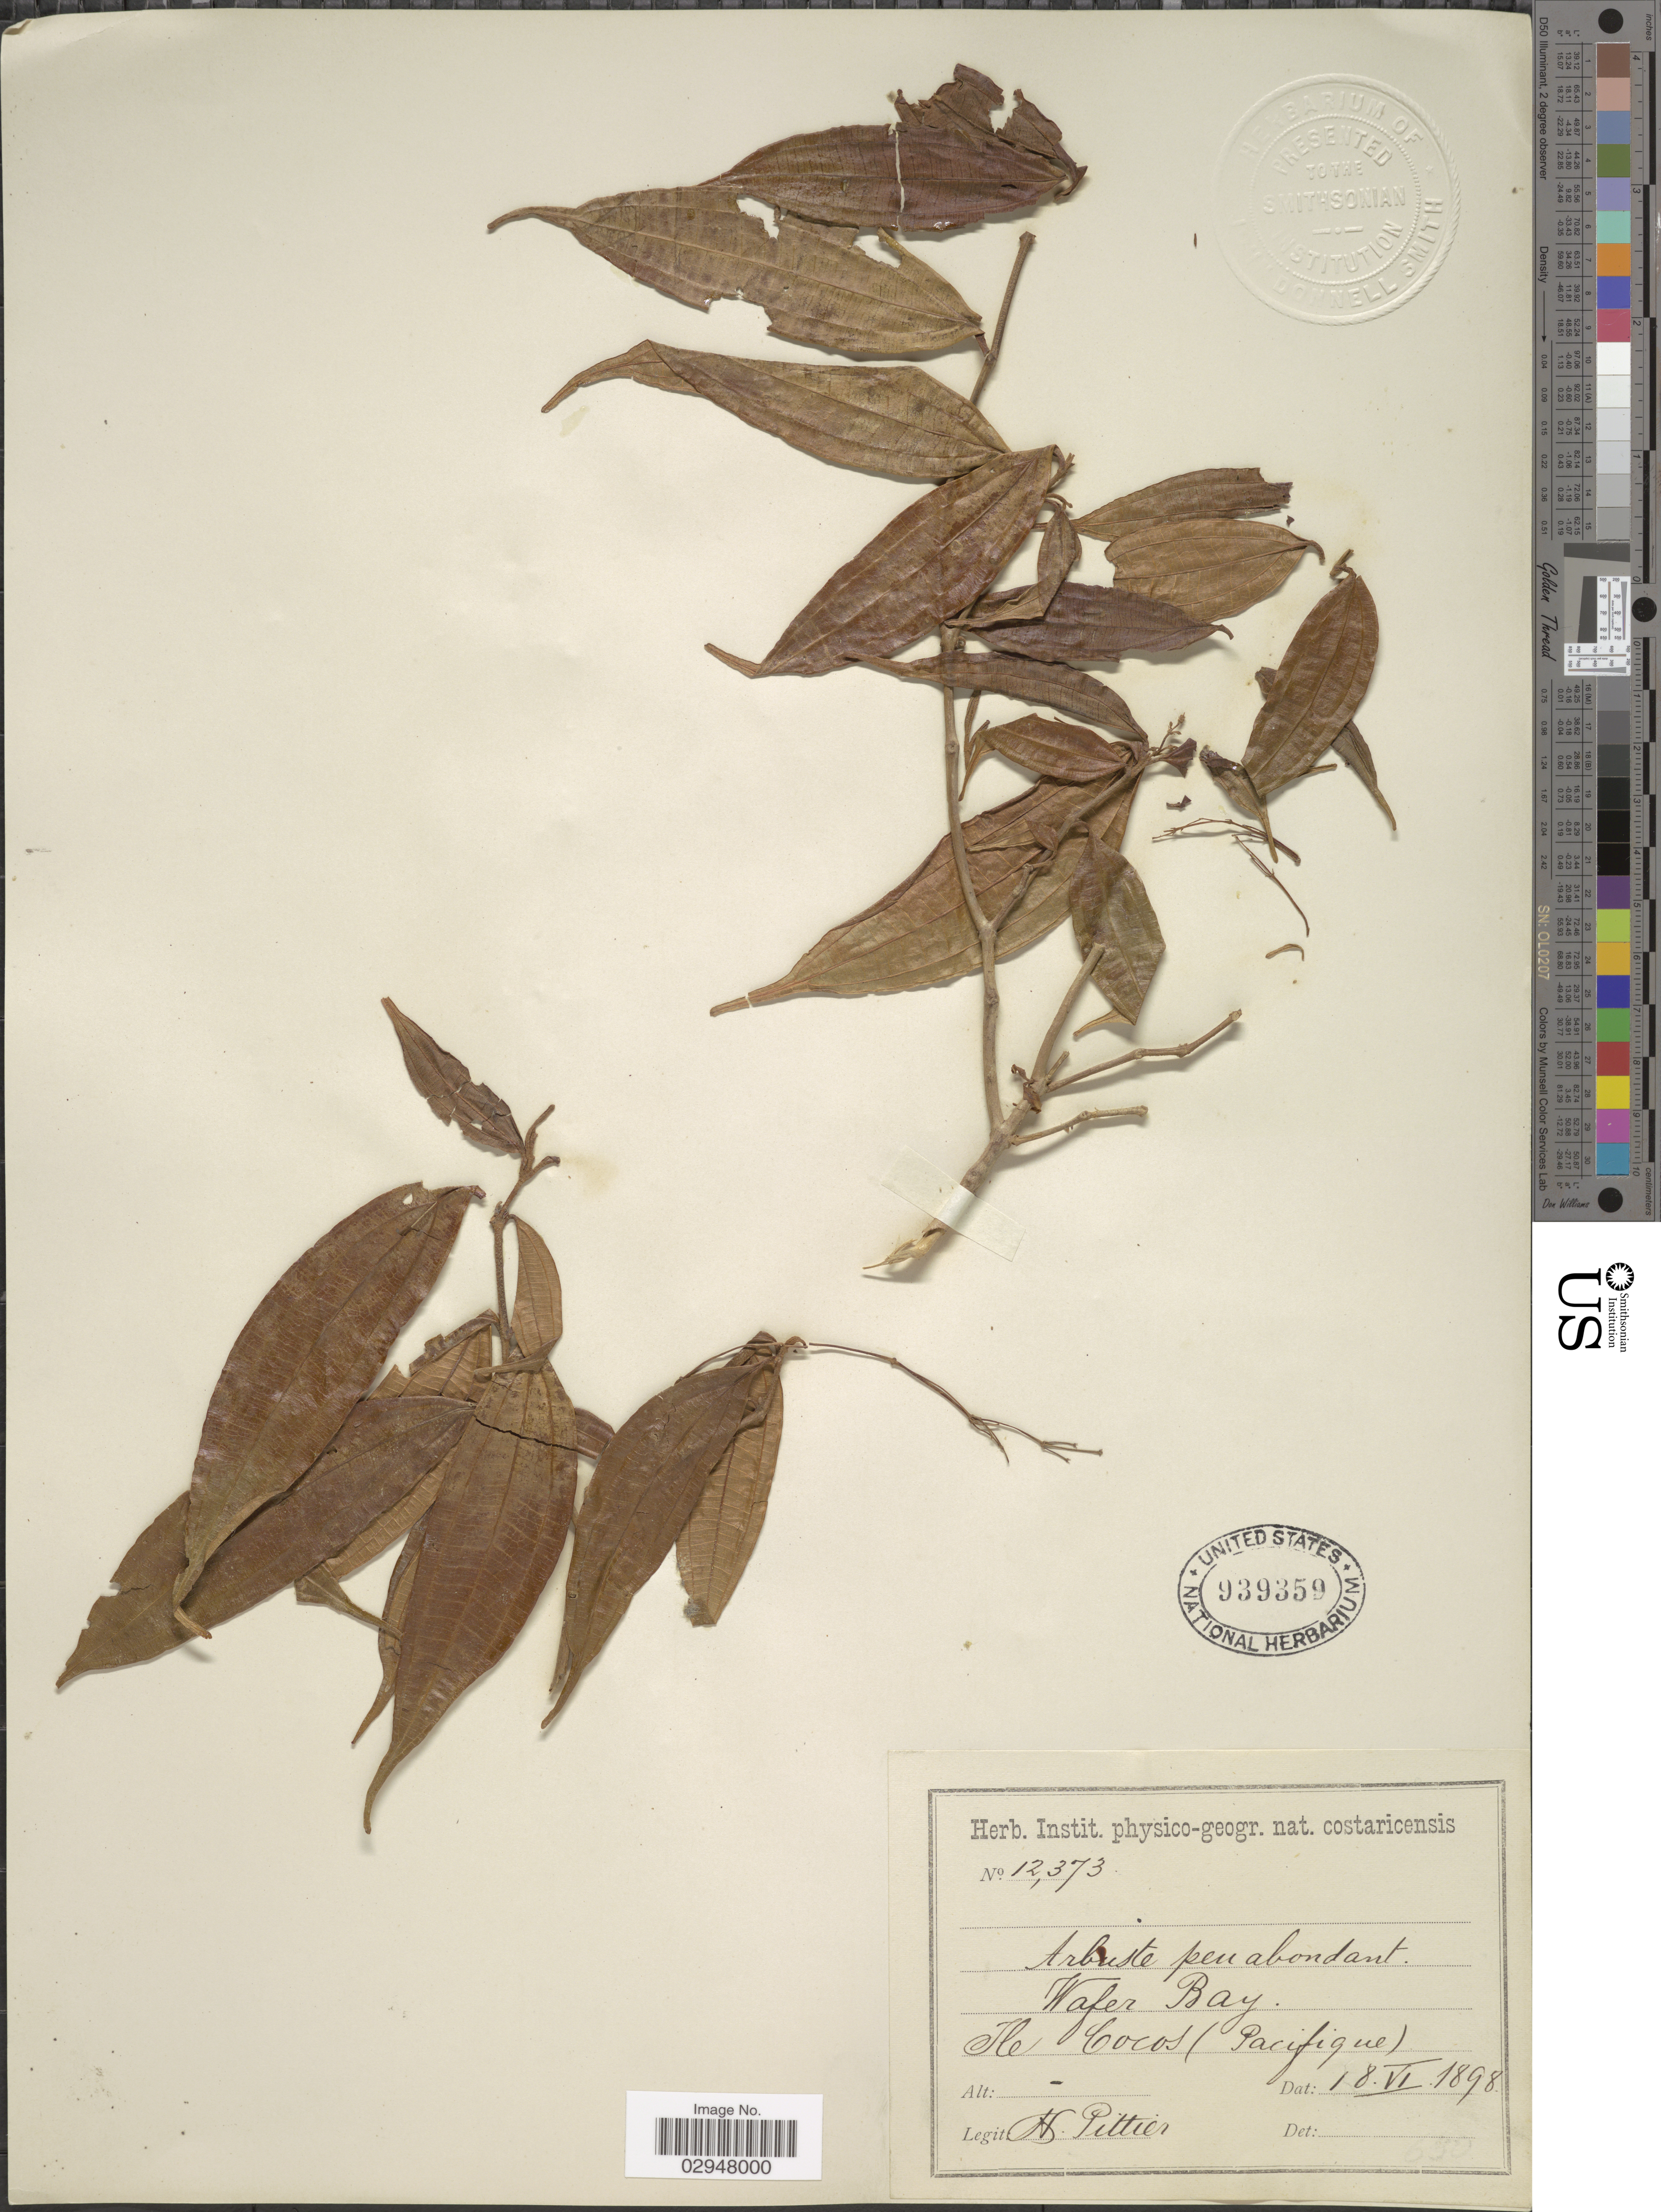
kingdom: Plantae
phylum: Tracheophyta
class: Magnoliopsida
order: Myrtales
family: Melastomataceae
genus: Clidemia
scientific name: Clidemia ombrophila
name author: Gleason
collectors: H. F. Pittier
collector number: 12373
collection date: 1898-06-18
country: Costa Rica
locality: Wafer Bay, Ile Cocos (Pacifique).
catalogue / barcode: US 939359